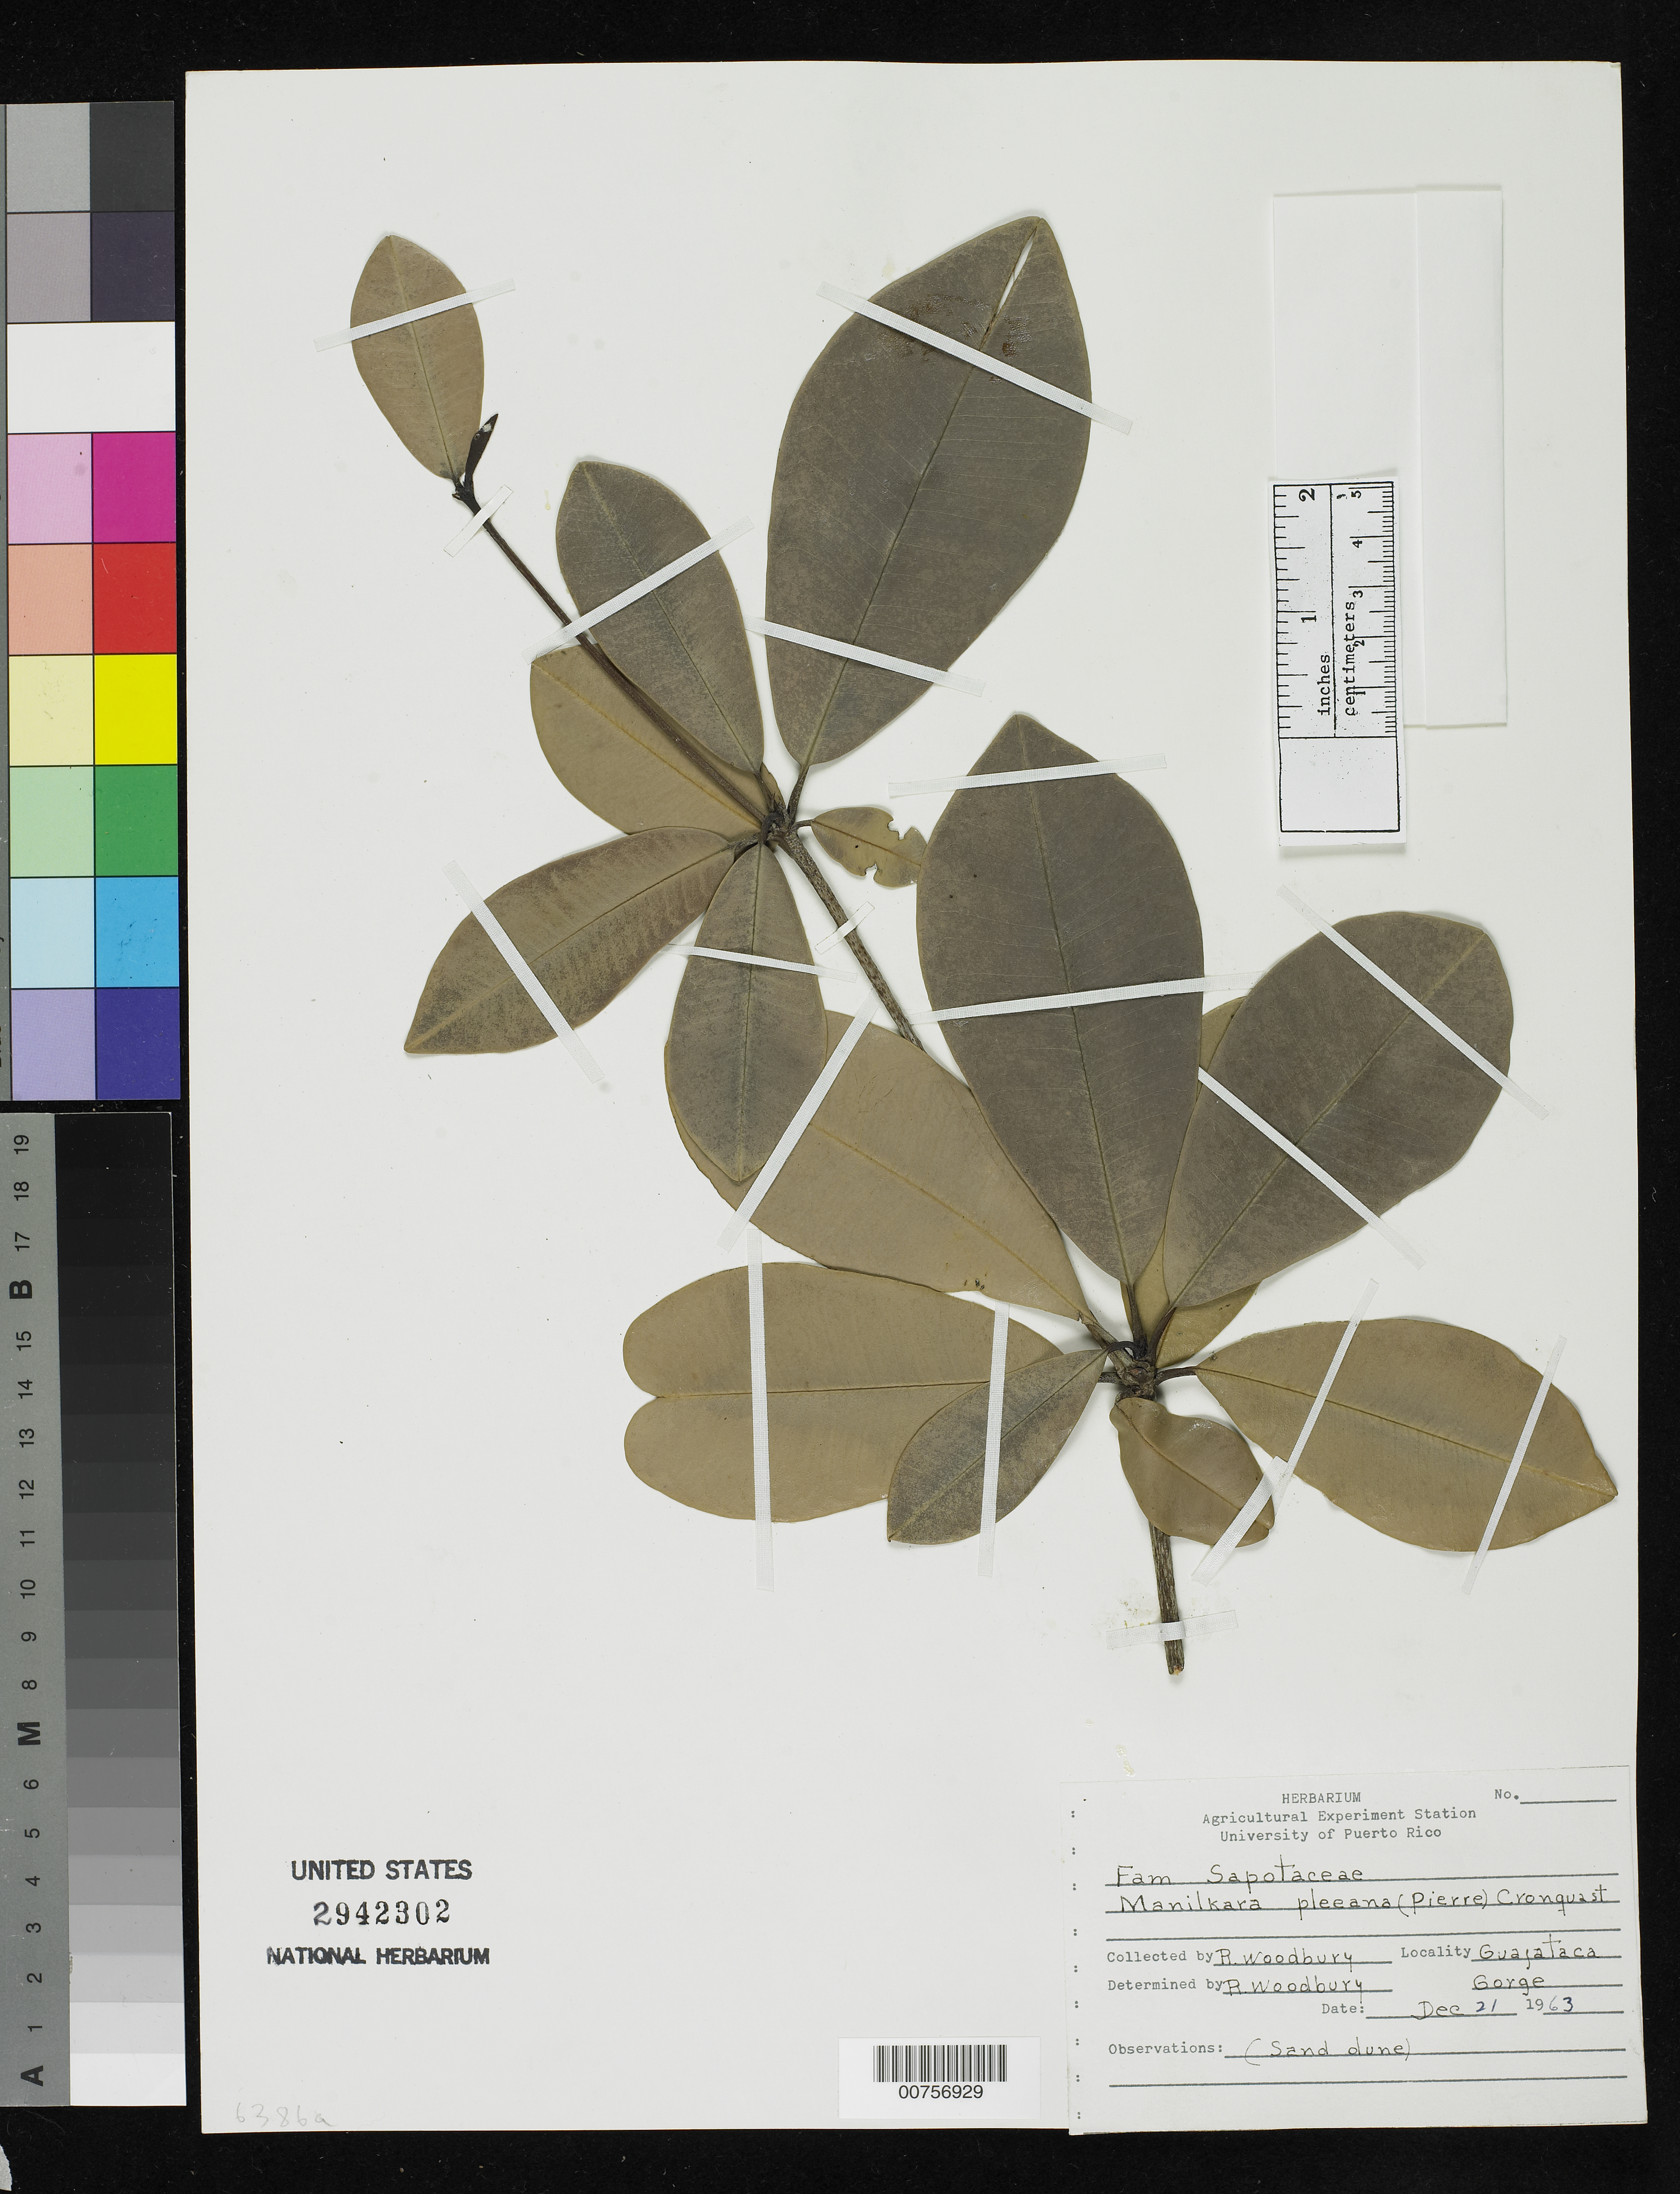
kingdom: Plantae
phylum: Tracheophyta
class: Magnoliopsida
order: Ericales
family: Sapotaceae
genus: Manilkara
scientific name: Manilkara pleeana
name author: (Pierre ex Baill.) Cronq.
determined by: Woodbury, R. O.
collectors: R. O. Woodbury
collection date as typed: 21 Dec 1963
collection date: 1963-12-21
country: Puerto Rico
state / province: Quebradillas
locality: Guajataca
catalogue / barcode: US 2942302